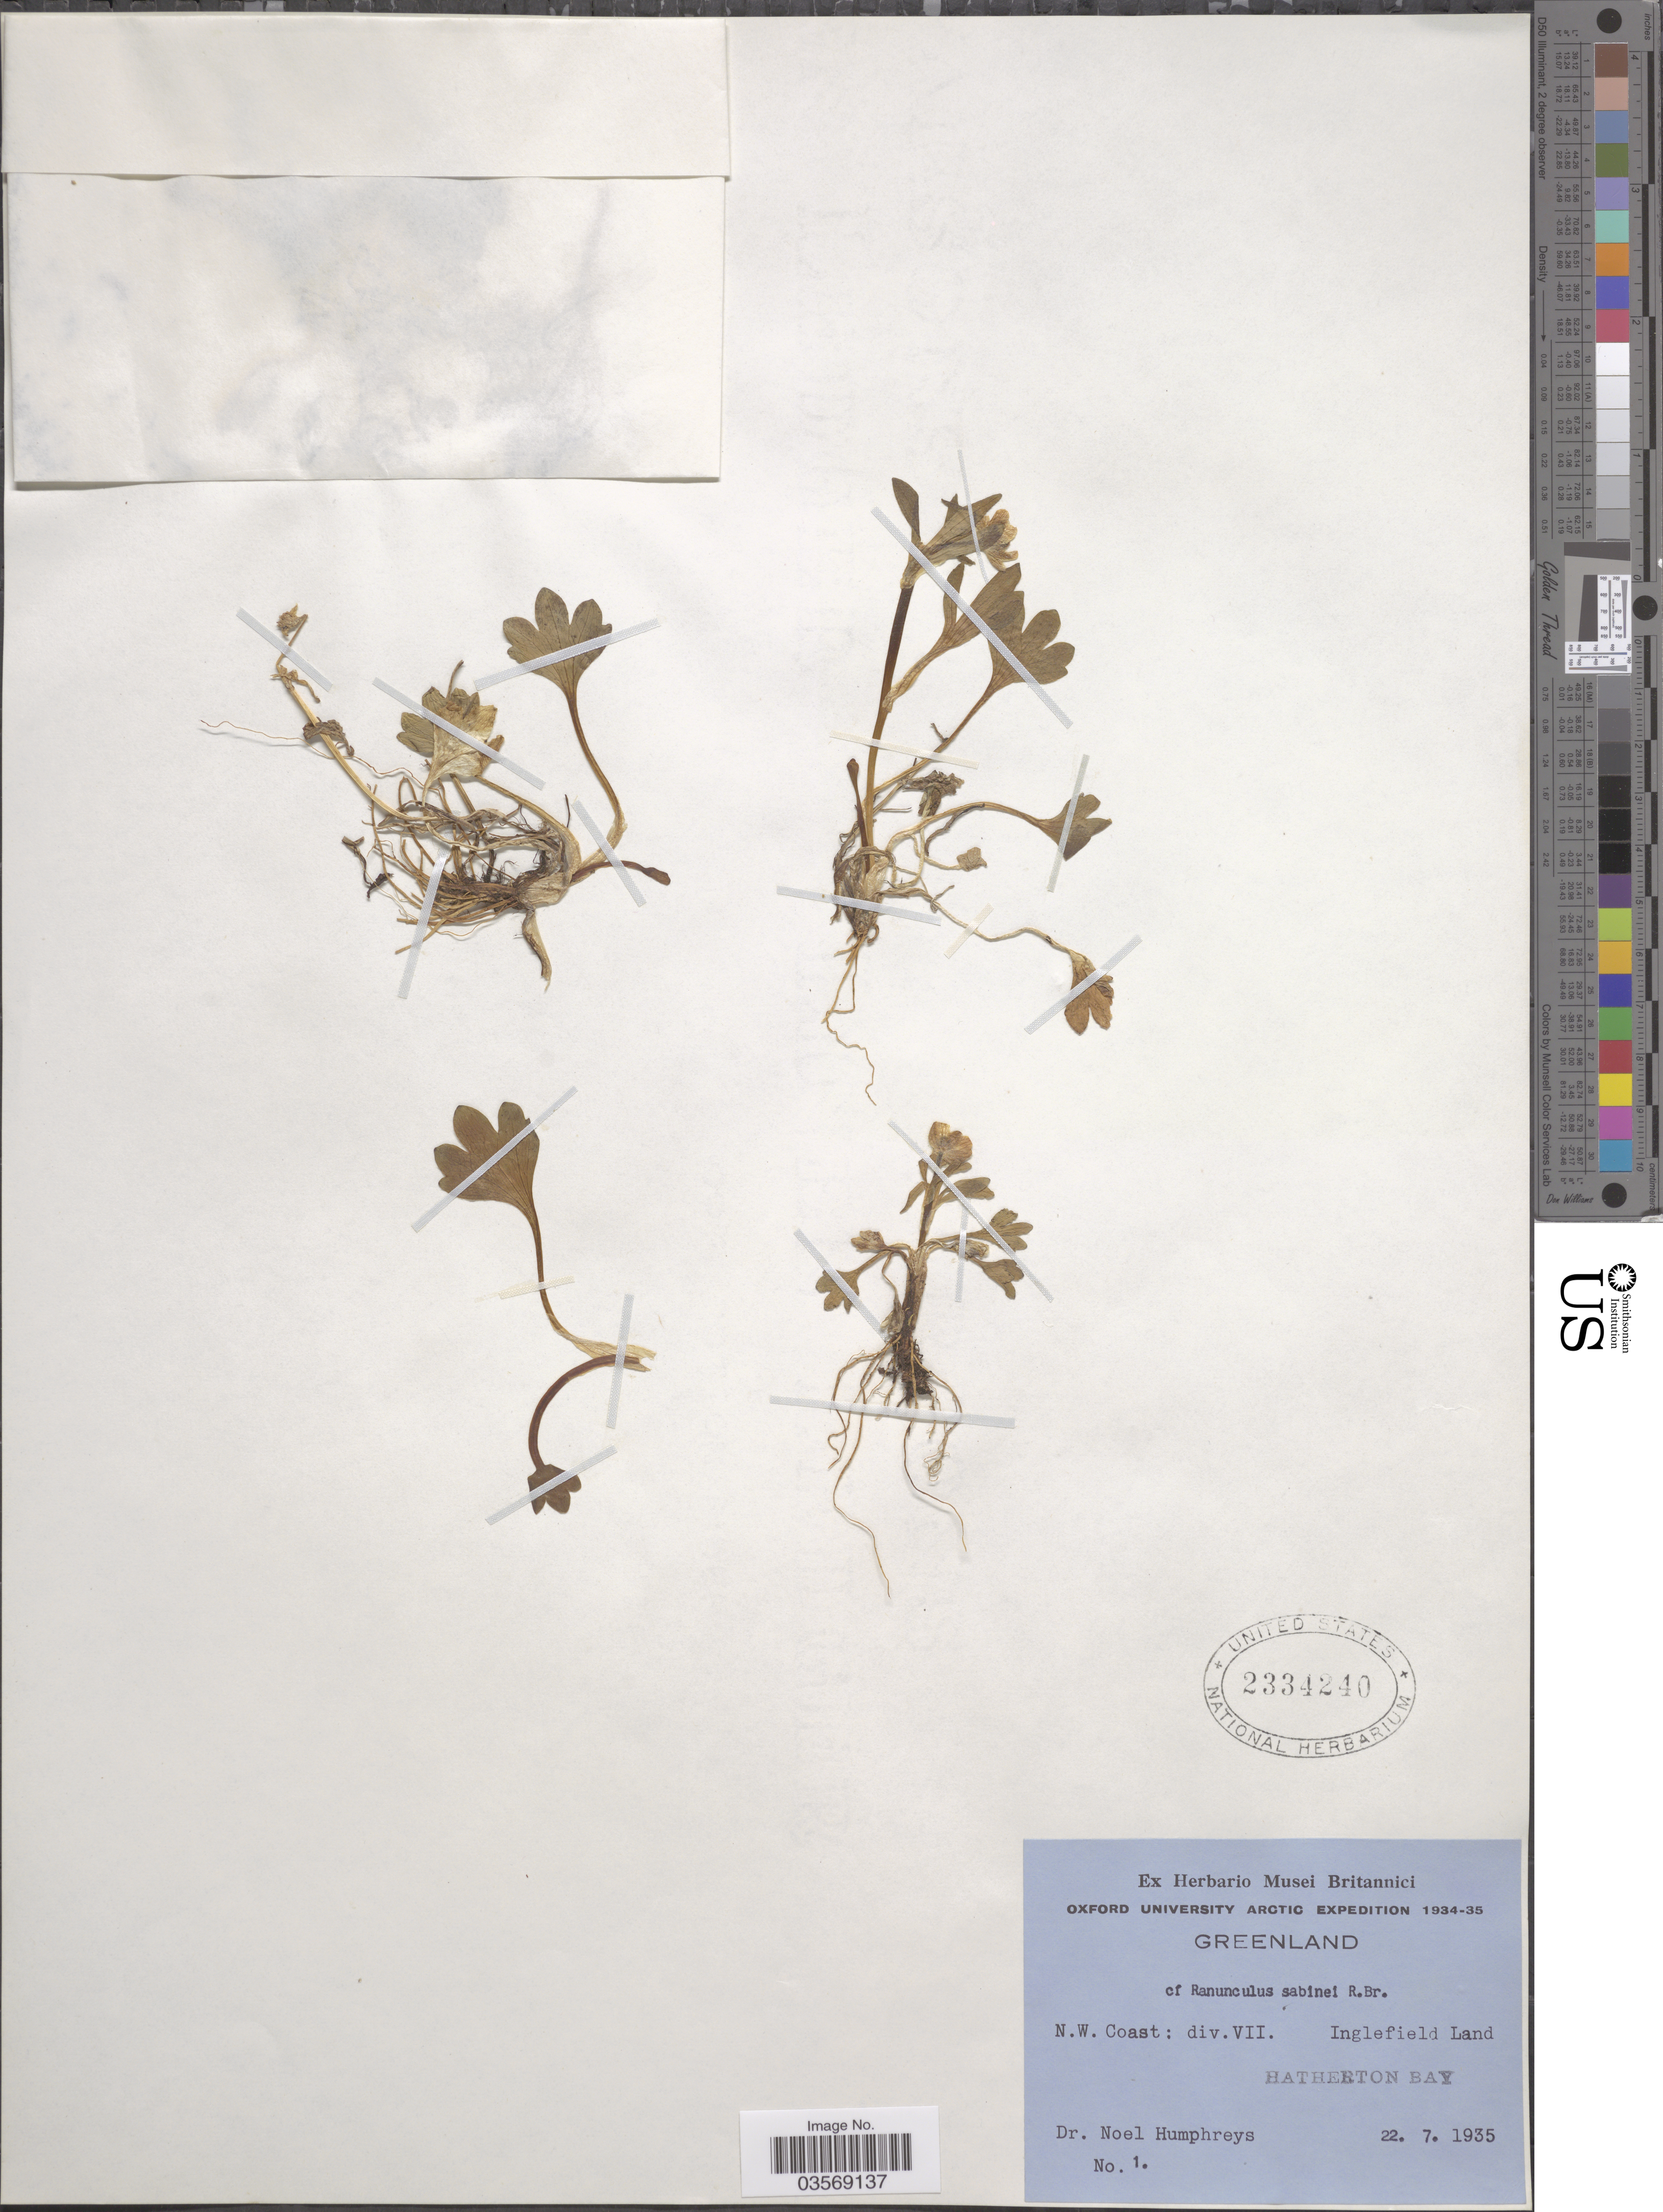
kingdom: Plantae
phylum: Tracheophyta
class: Magnoliopsida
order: Ranunculales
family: Ranunculaceae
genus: Ranunculus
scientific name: Ranunculus sabinei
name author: R. Br.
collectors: N. Humphreys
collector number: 1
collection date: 1935-07-22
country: Greenland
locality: N.W. Coast: div. VII. Inglefield Land. Hatherton Bay.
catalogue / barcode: US 2334240